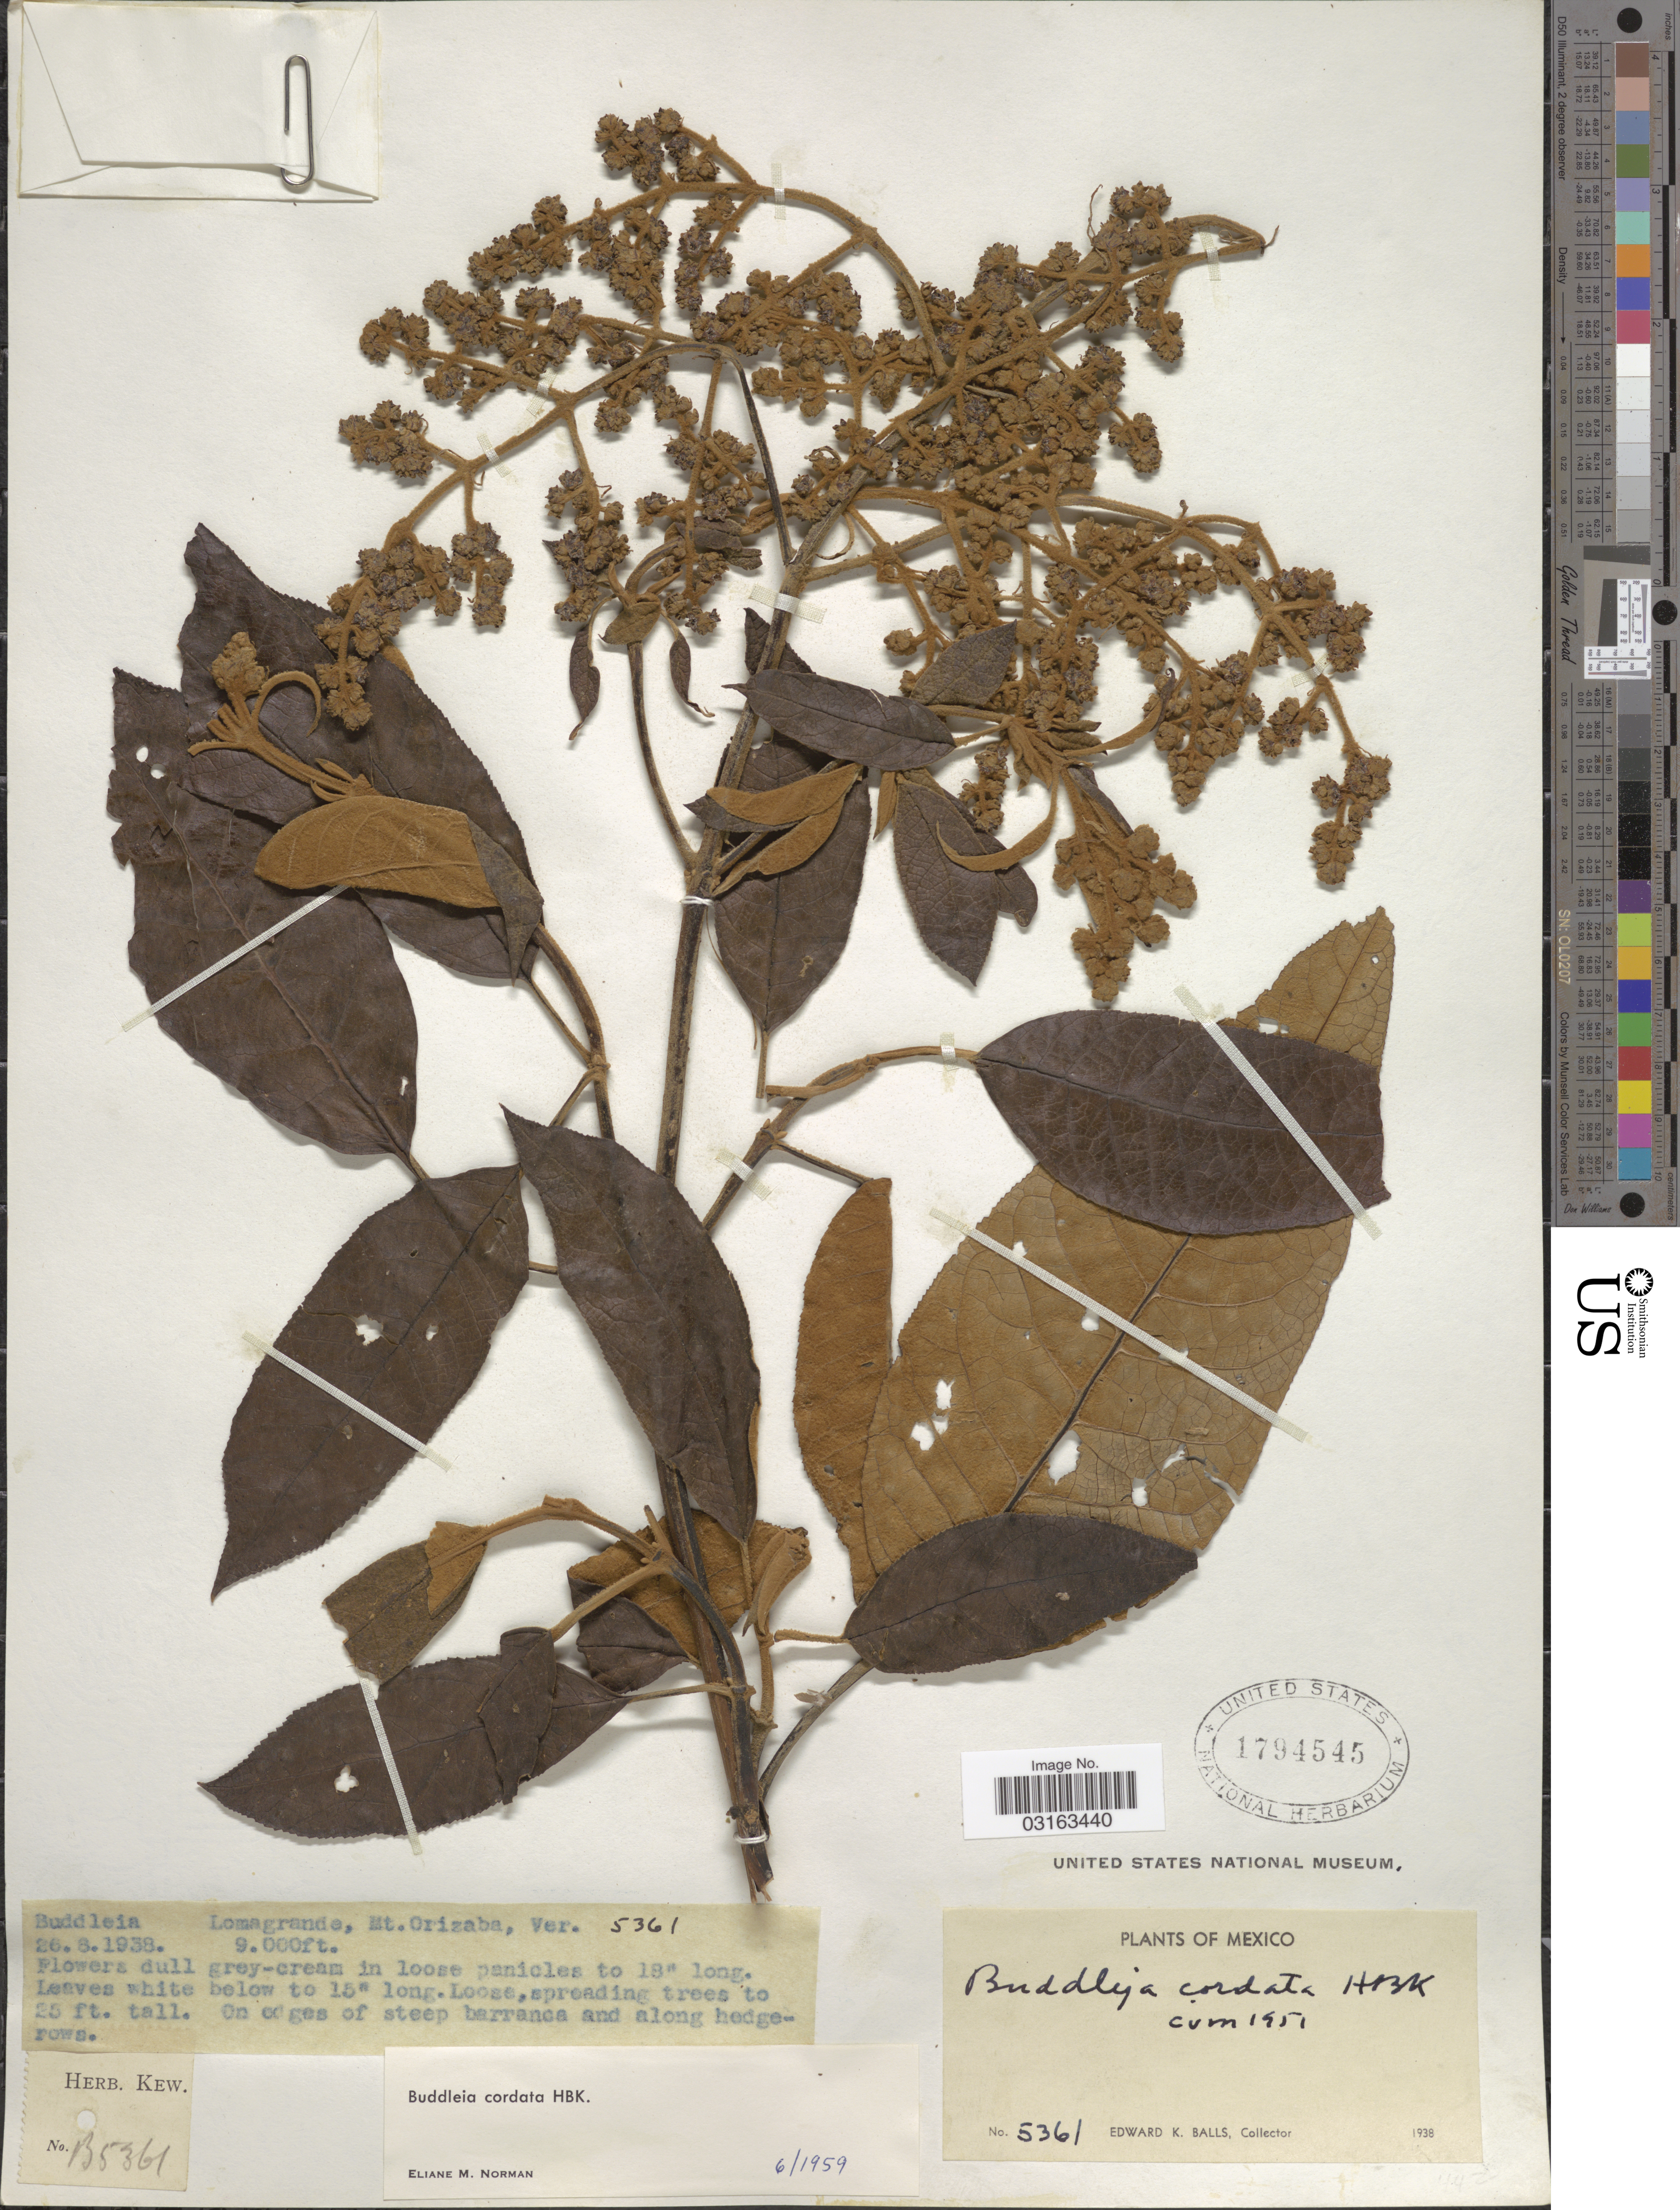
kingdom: Plantae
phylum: Tracheophyta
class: Magnoliopsida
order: Lamiales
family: Scrophulariaceae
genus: Buddleja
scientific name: Buddleja cordata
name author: Kunth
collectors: E. K. Balls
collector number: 5361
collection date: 1938-08-26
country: Mexico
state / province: Veracruz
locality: Lomagrande, Mt. Orizaba.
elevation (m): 2743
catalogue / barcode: US 1794545